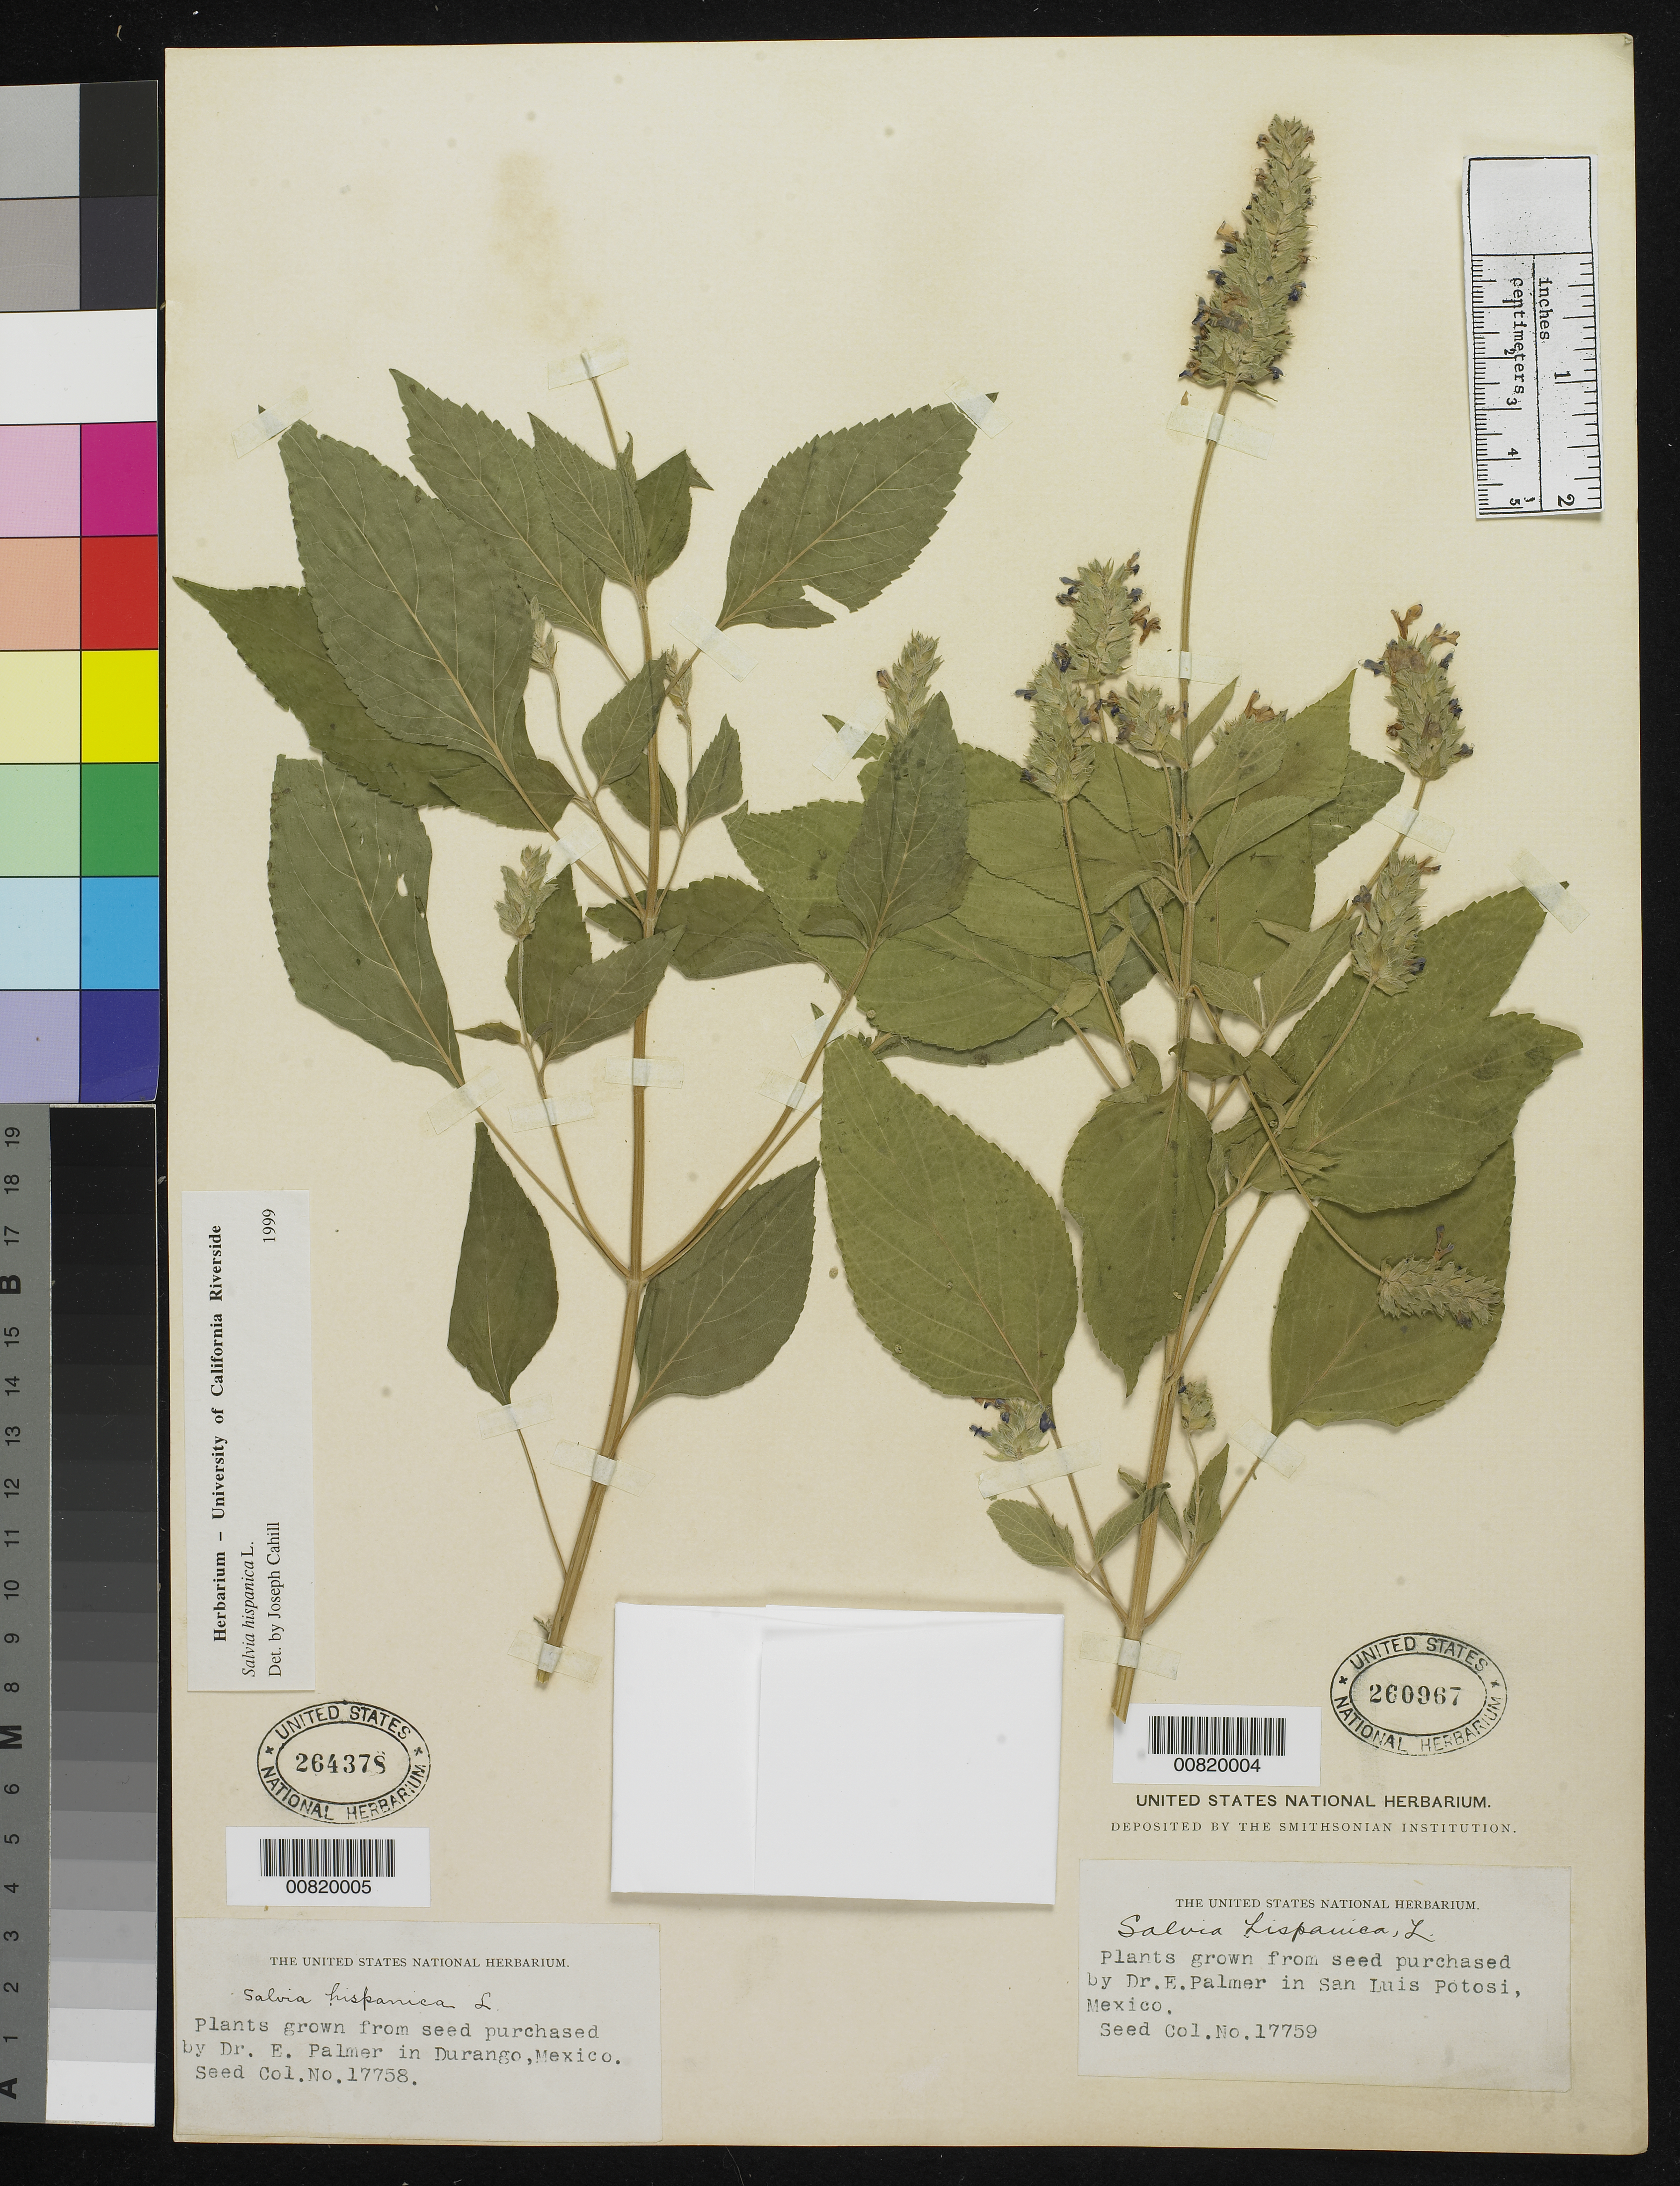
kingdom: Plantae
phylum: Tracheophyta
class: Magnoliopsida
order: Lamiales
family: Lamiaceae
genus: Salvia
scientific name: Salvia hispanica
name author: L.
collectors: E. Palmer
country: Mexico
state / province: Durango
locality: Durango.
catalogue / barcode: US 264378